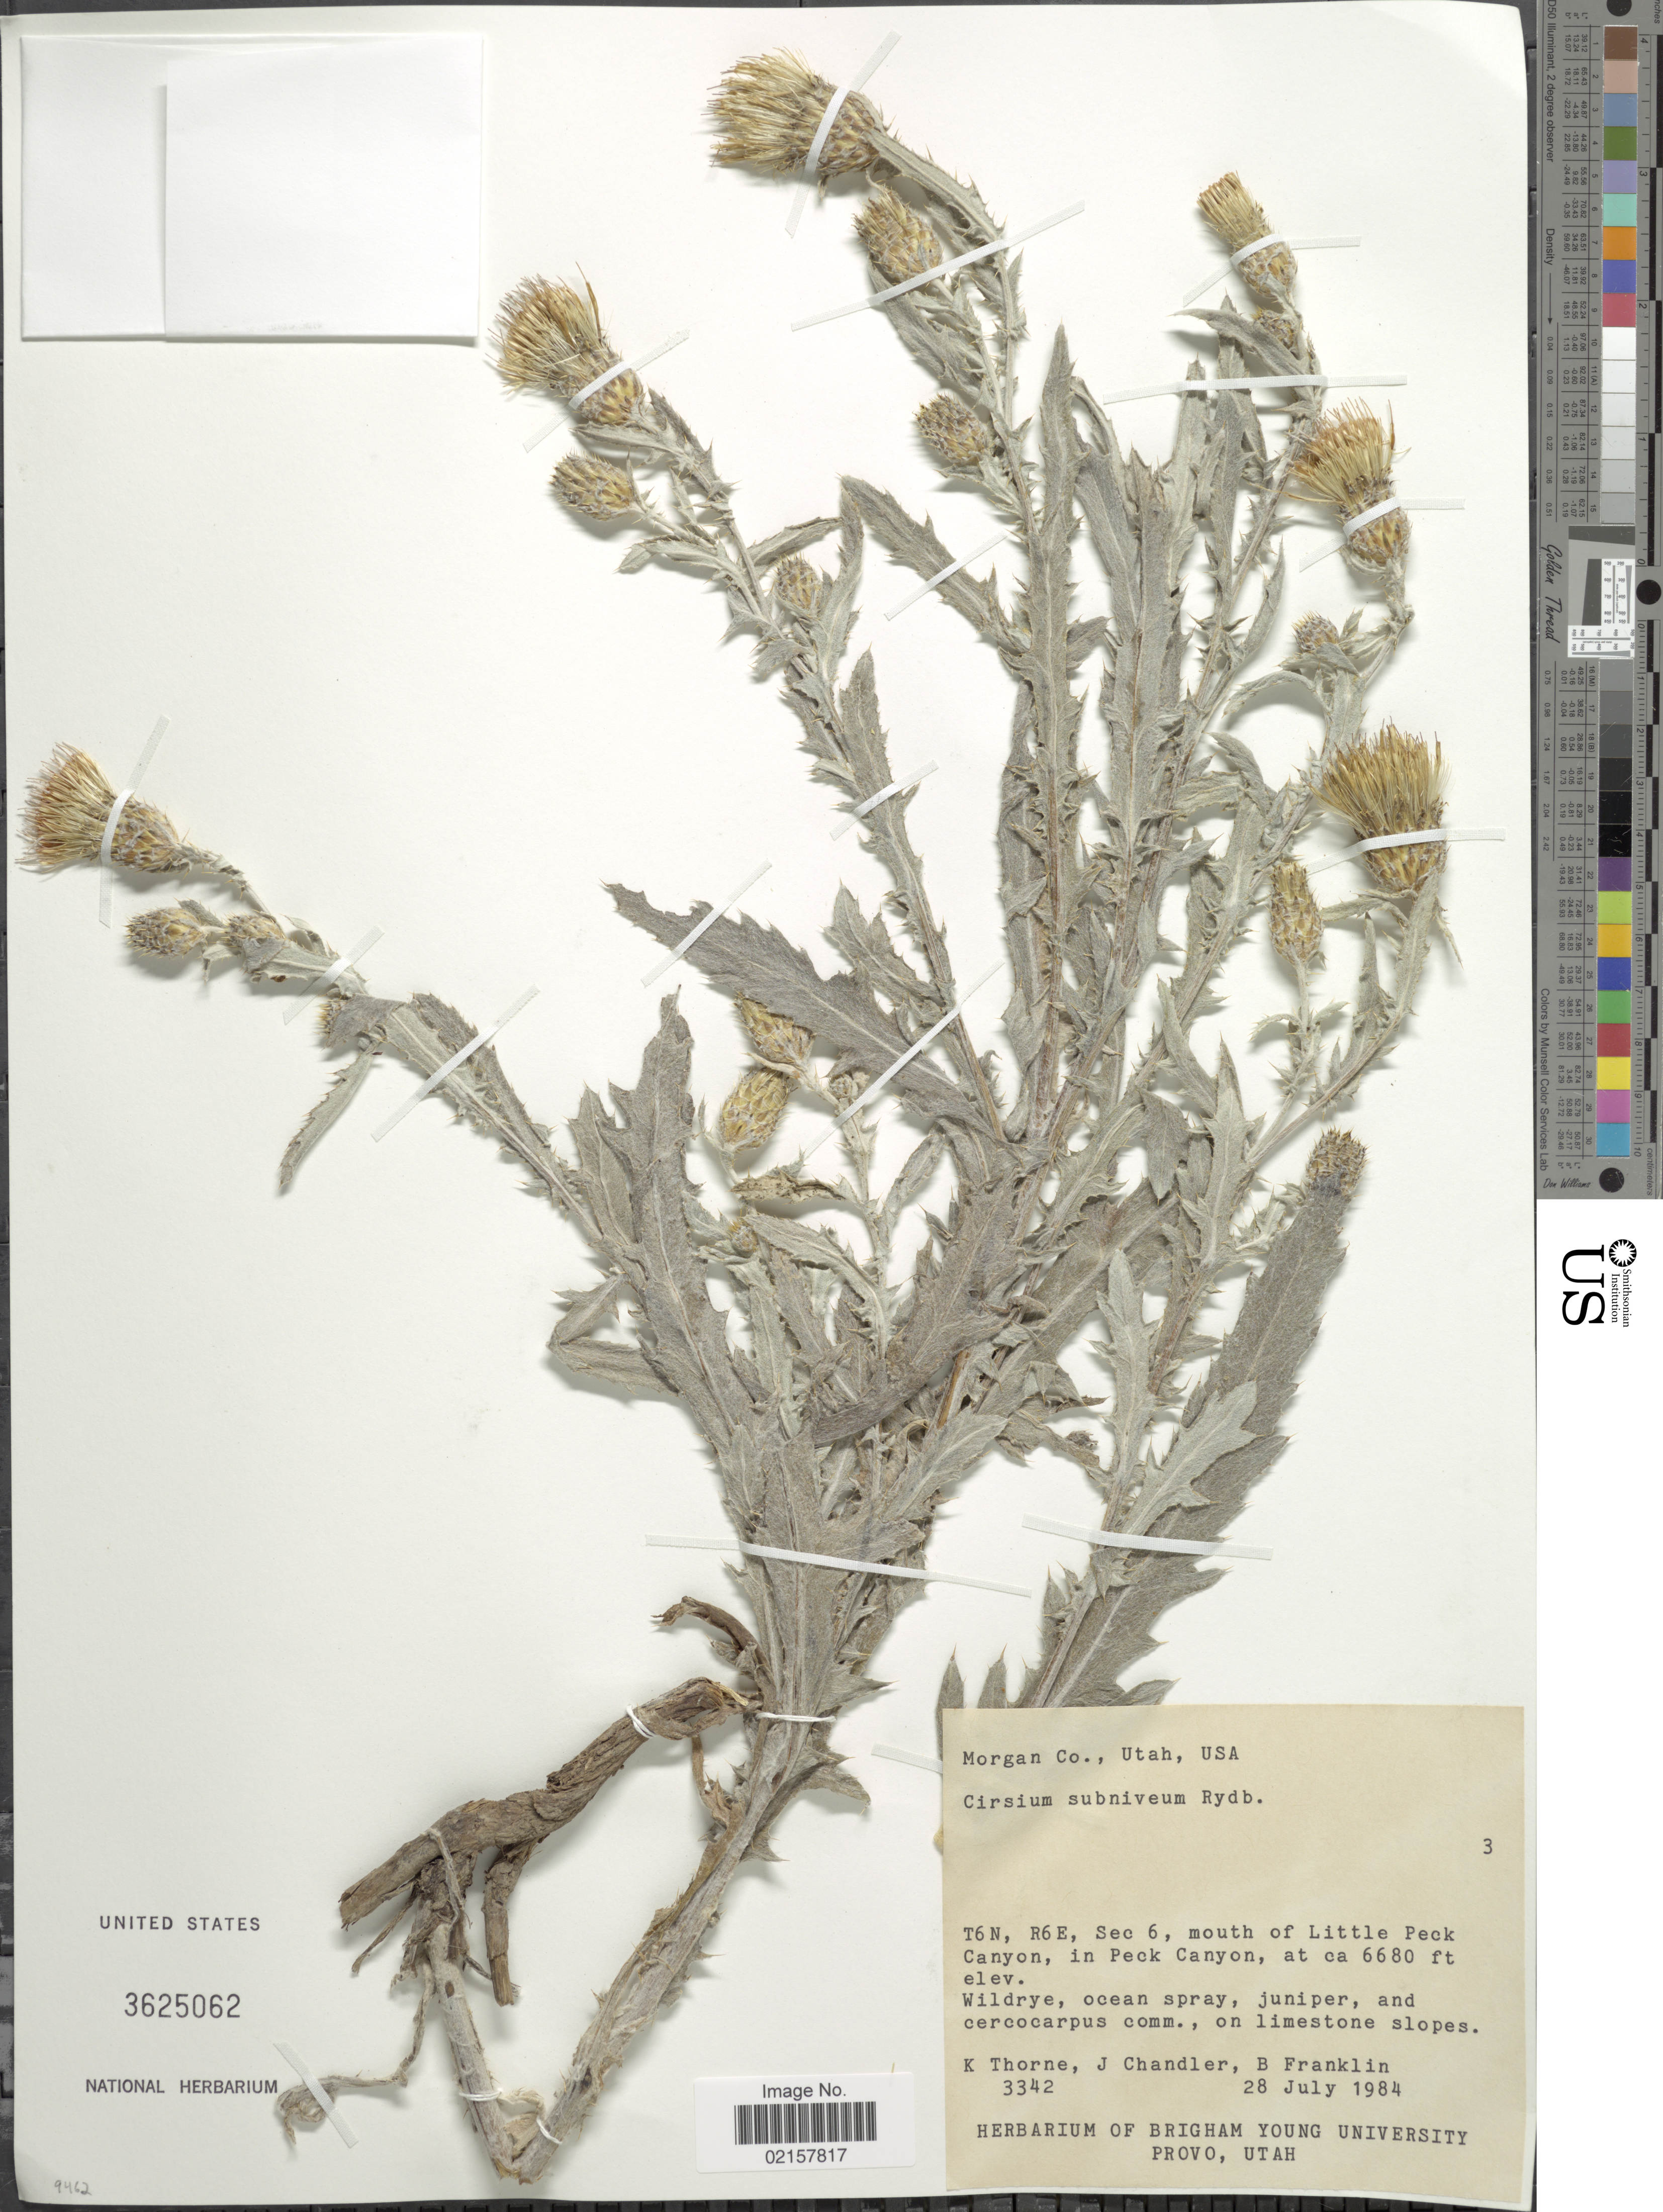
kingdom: Plantae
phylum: Tracheophyta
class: Magnoliopsida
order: Asterales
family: Asteraceae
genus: Cirsium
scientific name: Cirsium subniveum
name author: Rydb.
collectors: K. Thorne, J. Chandler & B. Franklin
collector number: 3342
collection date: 1984-07-28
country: United States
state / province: Utah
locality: Morgan Co., T6 N, R6E, Sec 6, mouth of Little Peck Canyon, in Peck Canyon.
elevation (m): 2036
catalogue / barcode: US 3625062